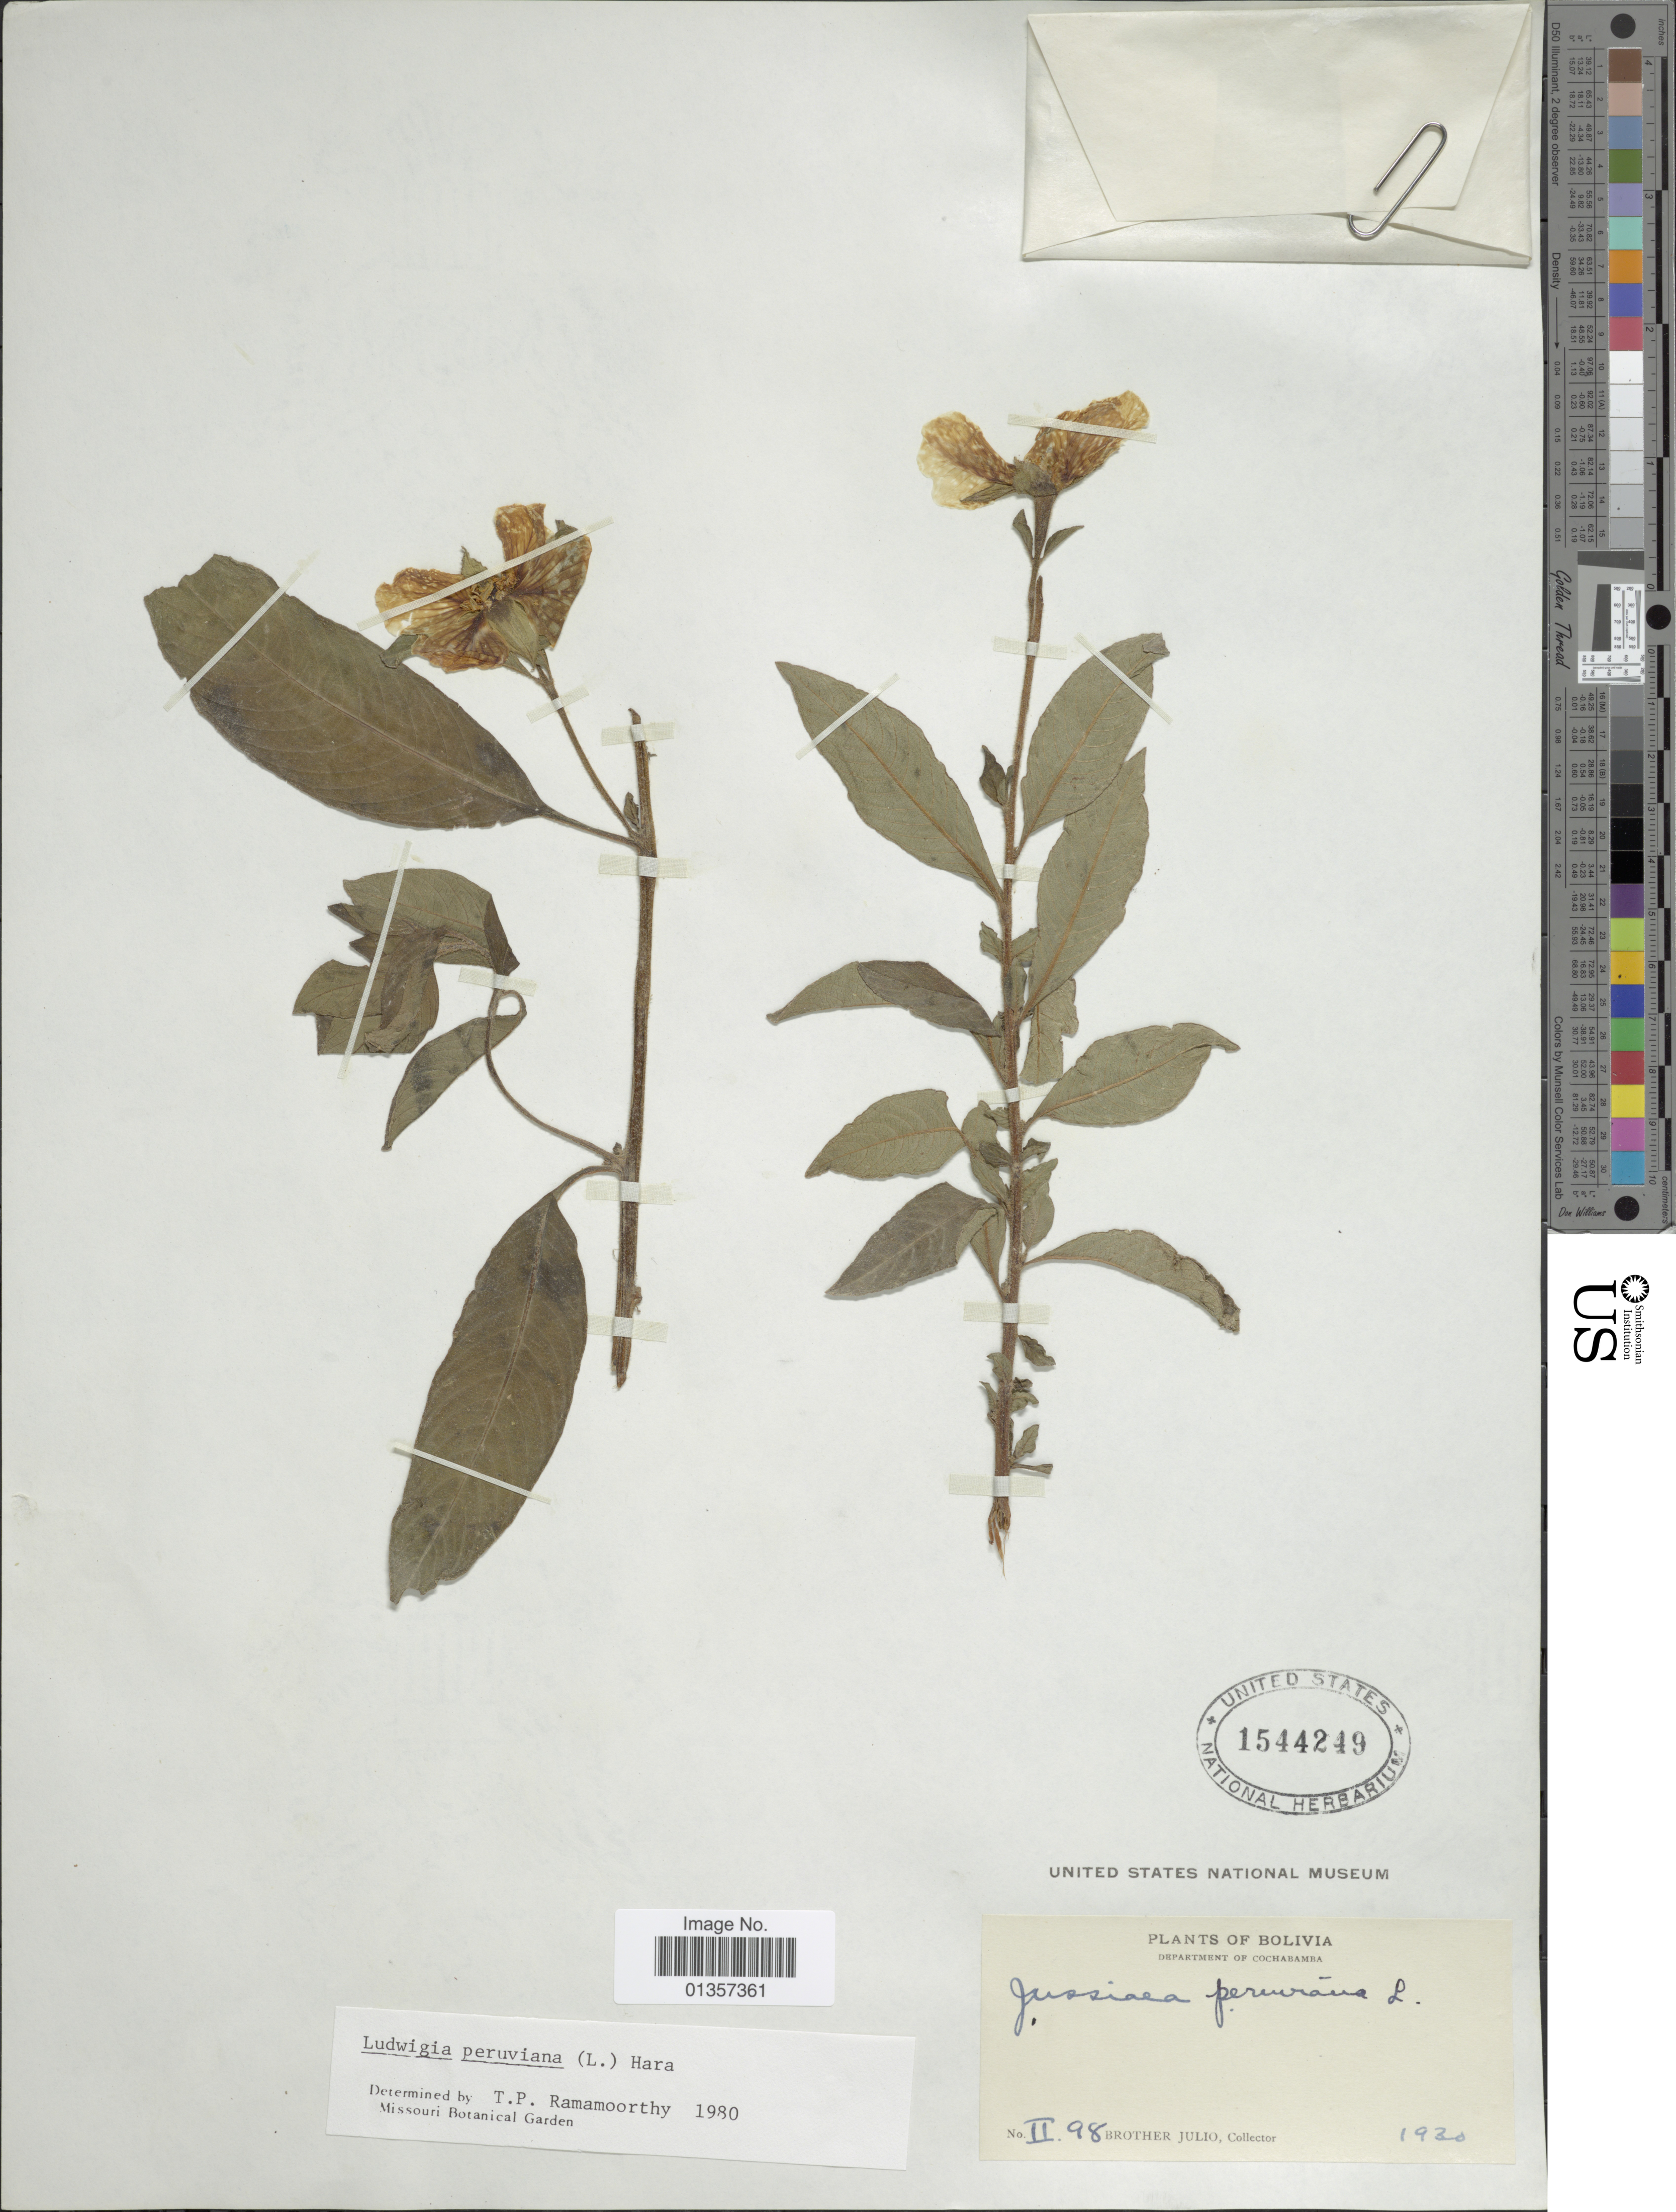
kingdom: Plantae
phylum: Tracheophyta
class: Magnoliopsida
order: Myrtales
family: Onagraceae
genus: Ludwigia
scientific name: Ludwigia peruviana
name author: (L.) H. Hara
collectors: Bro. Julio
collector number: II98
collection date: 1930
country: Bolivia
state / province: Cochabamba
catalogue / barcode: US 1544249